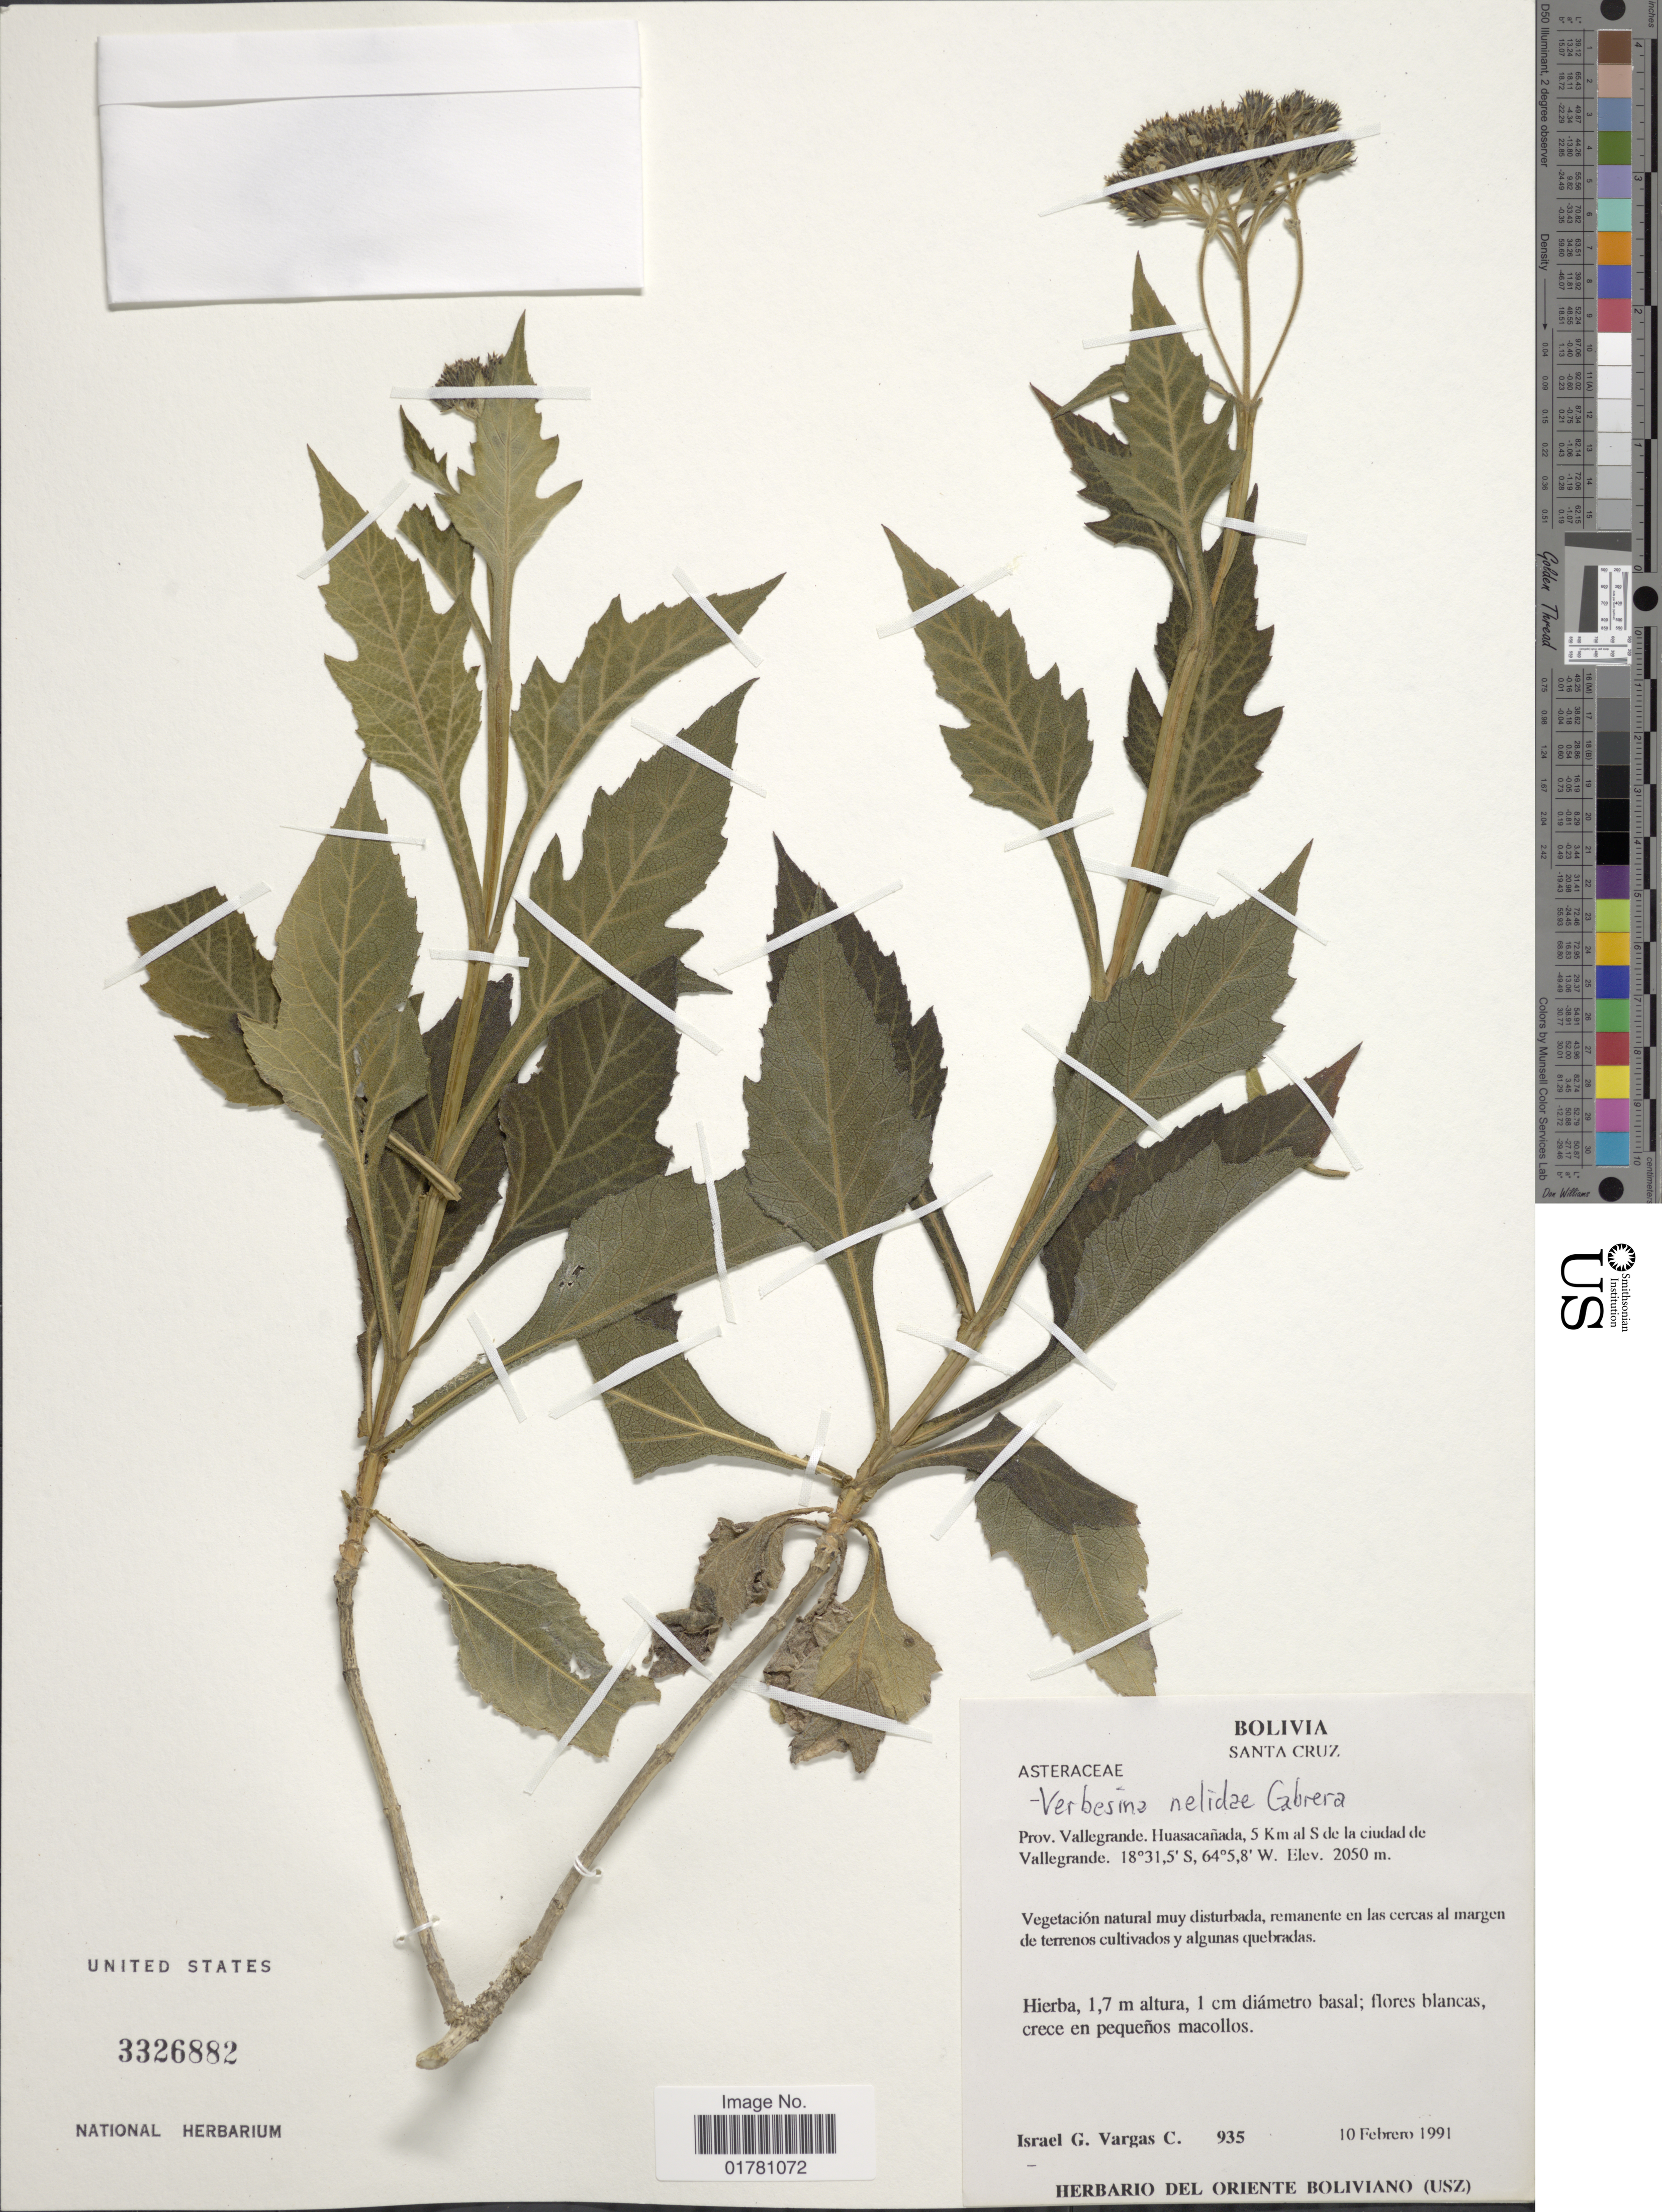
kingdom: Plantae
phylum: Tracheophyta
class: Magnoliopsida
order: Asterales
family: Asteraceae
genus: Verbesina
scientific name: Verbesina nelidae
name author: Cabrera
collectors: I. Vargas C.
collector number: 935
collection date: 1991-02-10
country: Bolivia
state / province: Santa Cruz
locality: Prov. Vallegrande, Huasacañada, 5 Km de la ciudad de Vallegrande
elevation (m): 2050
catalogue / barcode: US 3326882